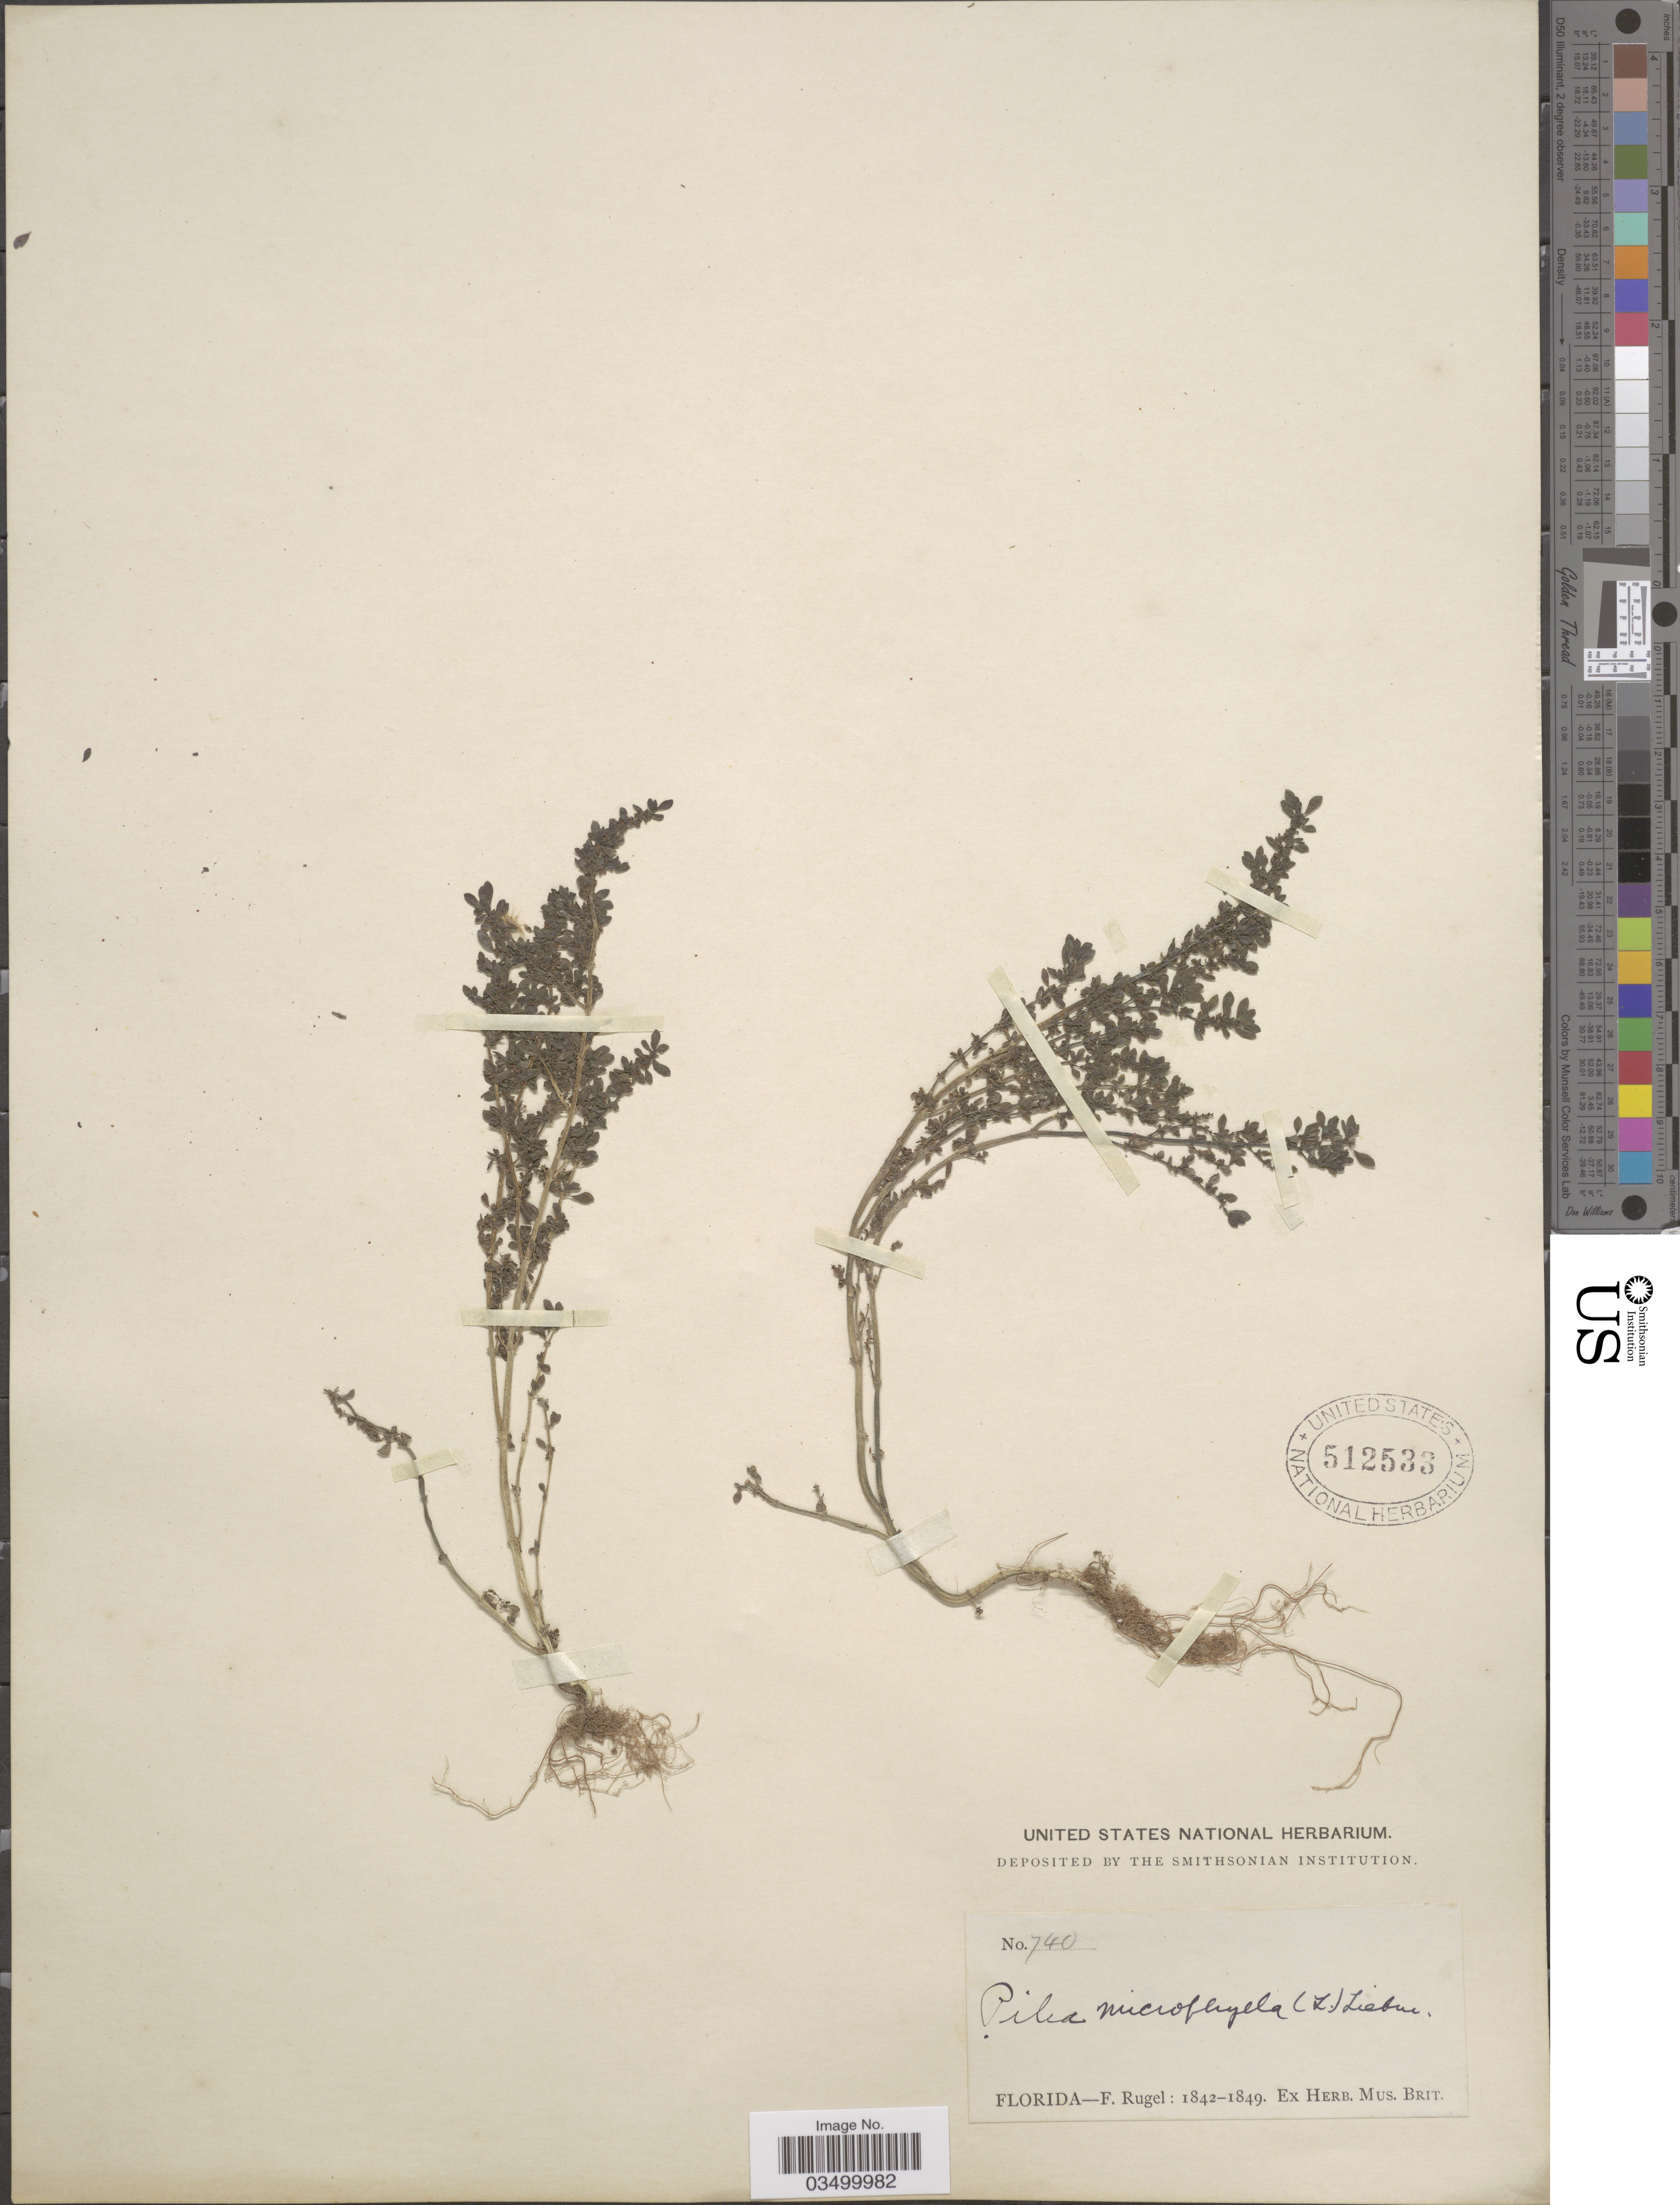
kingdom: Plantae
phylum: Tracheophyta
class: Magnoliopsida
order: Rosales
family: Urticaceae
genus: Pilea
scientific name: Pilea microphylla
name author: (L.) Liebm.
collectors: F. Rugel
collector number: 740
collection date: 1842/1849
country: United States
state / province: Florida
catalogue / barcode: US 512533